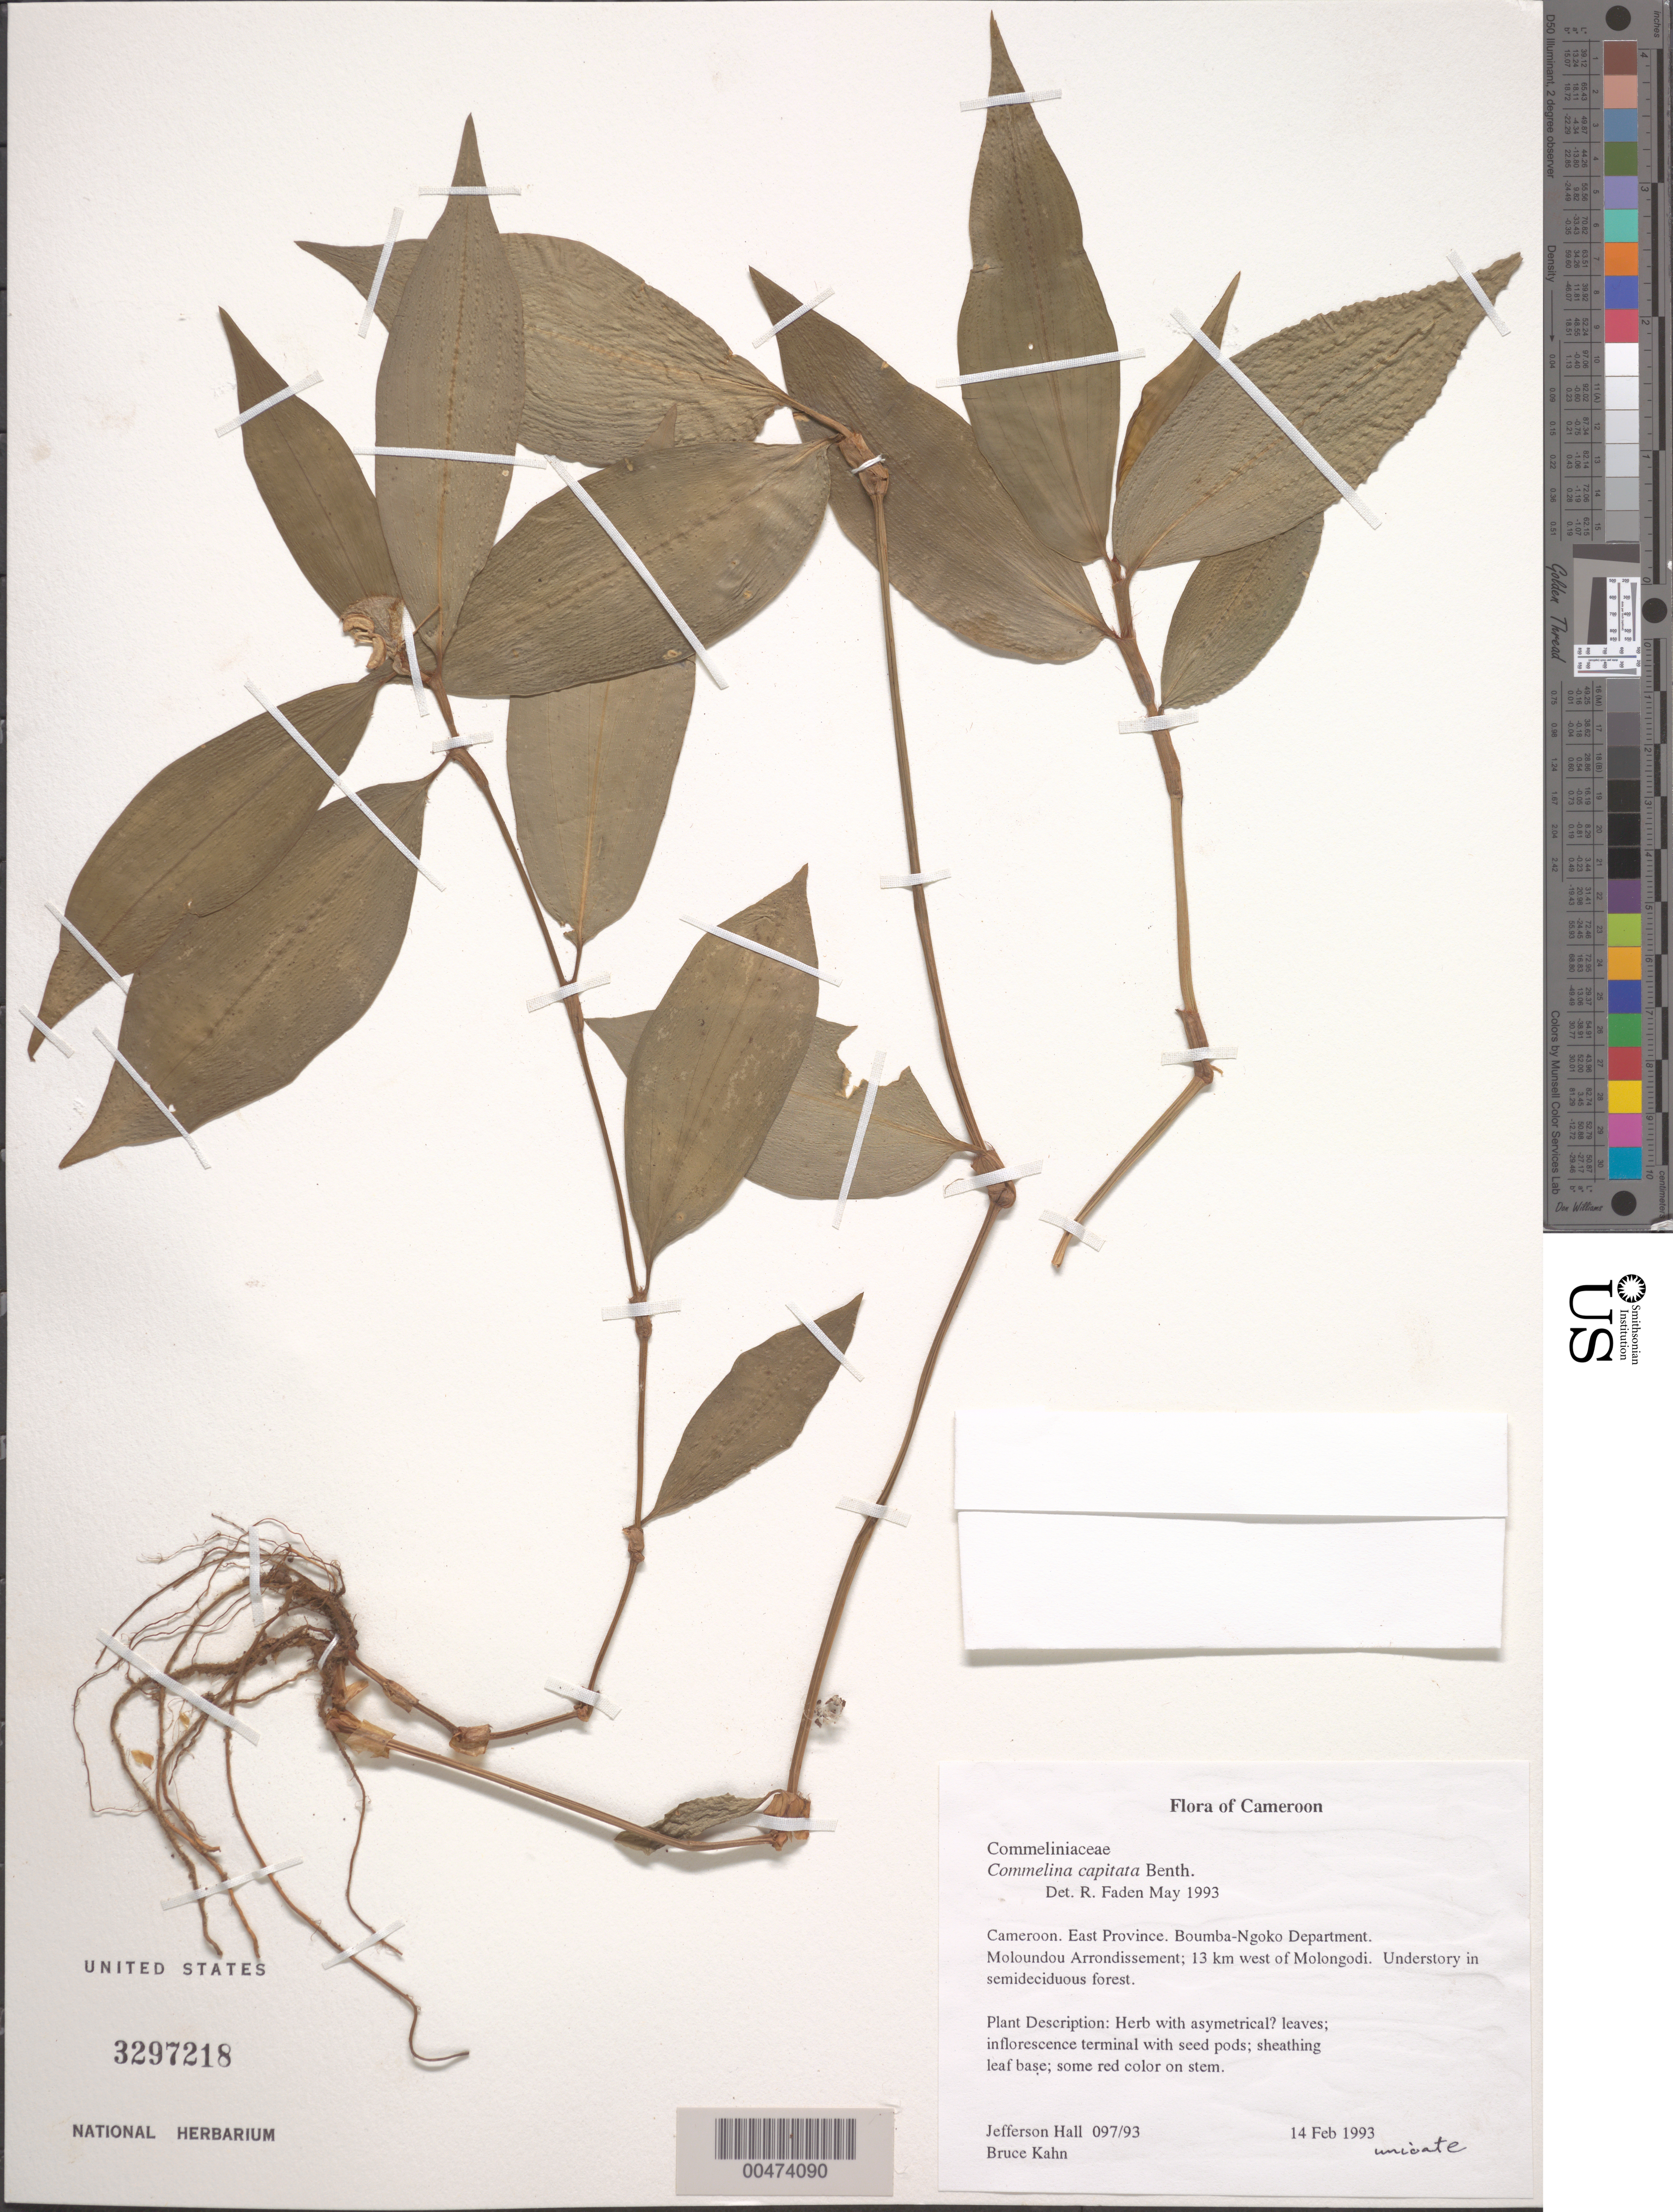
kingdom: Plantae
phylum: Tracheophyta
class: Liliopsida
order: Commelinales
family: Commelinaceae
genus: Commelina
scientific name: Commelina capitata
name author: Benth.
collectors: J. Hall & B. Kahn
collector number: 097/93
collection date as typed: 14 Feb 1993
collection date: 1993-02-14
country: Cameroon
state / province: Est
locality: Boumba-ngoko, moloundou arrondissement, w of molongodi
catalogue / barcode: US 3297218